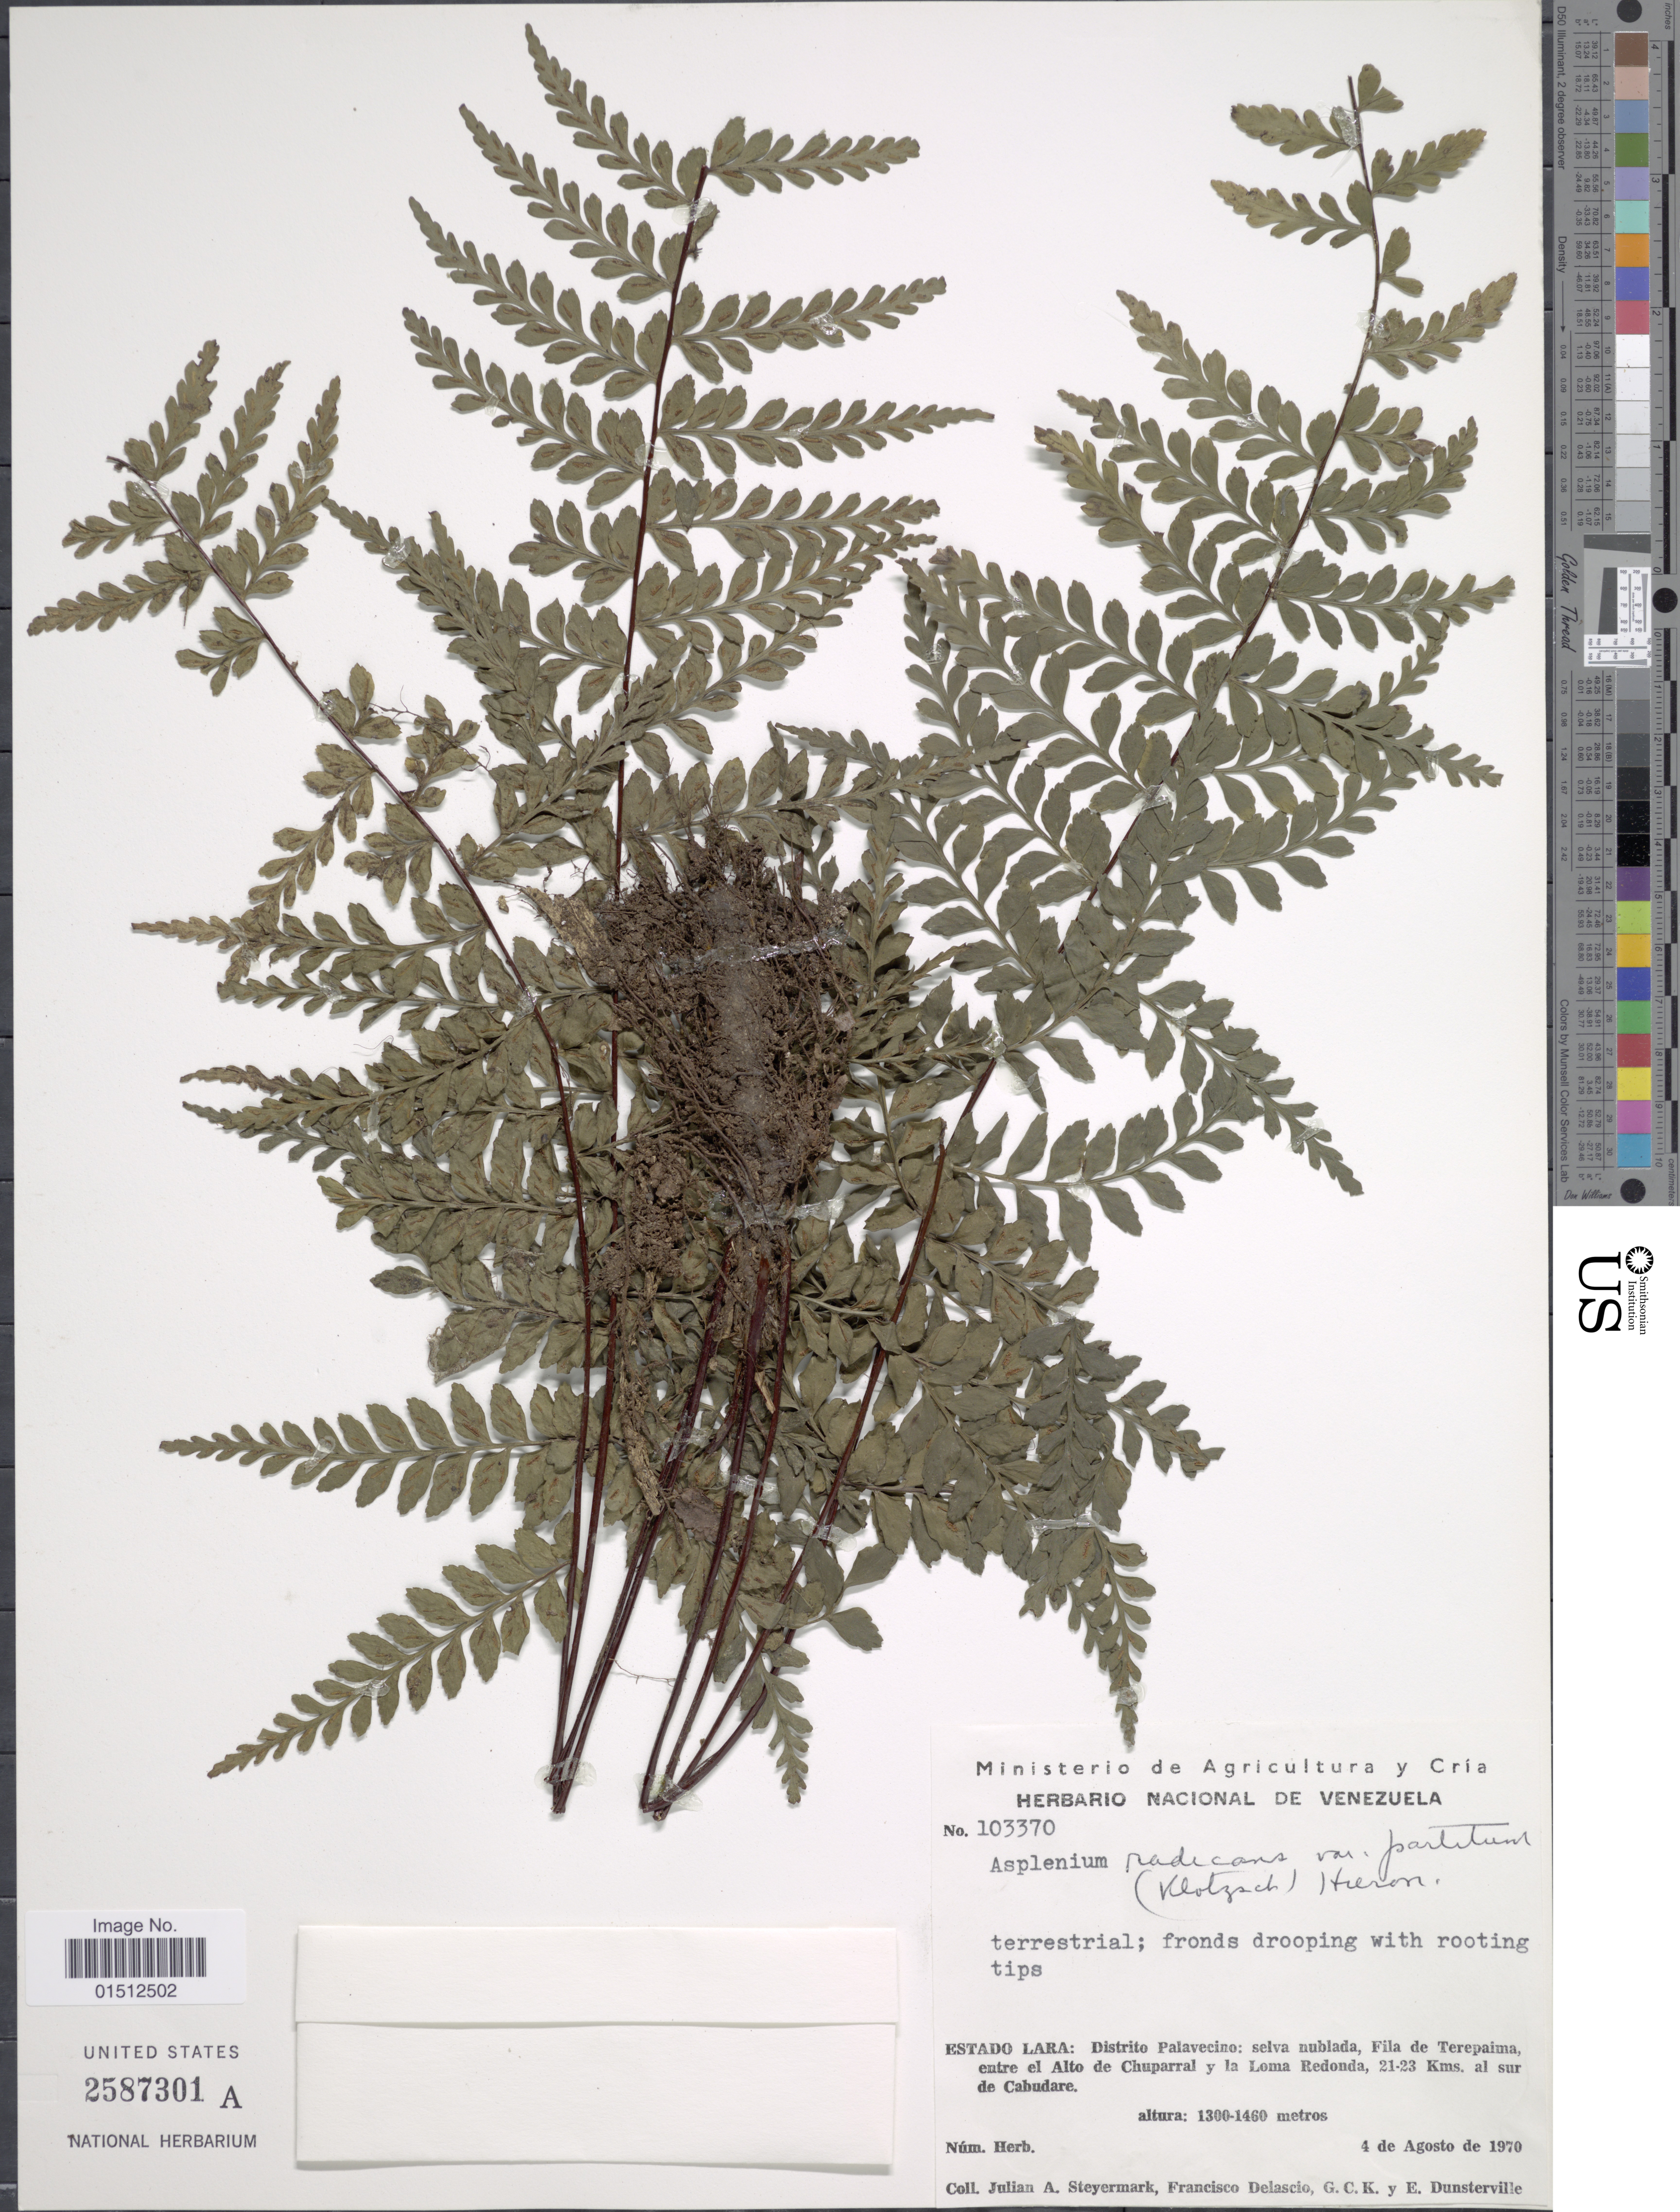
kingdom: Plantae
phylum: Tracheophyta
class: Polypodiopsida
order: Polypodiales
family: Aspleniaceae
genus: Asplenium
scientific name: Asplenium radicans var. radicans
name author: L.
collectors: J. Steyermark, F. Delascio C., G. C. K. Dunsterville & E. Dunsterville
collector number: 103370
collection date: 1970-08-04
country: Venezuela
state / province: Lara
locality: Estado Lara: Distrito Palavecino: selva nublada, Fila de Terepaima, entre el Alto de Chuparral y la Loma Redonda, 21-23 Kms. al sur de Cabudare.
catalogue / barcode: US 2587301A